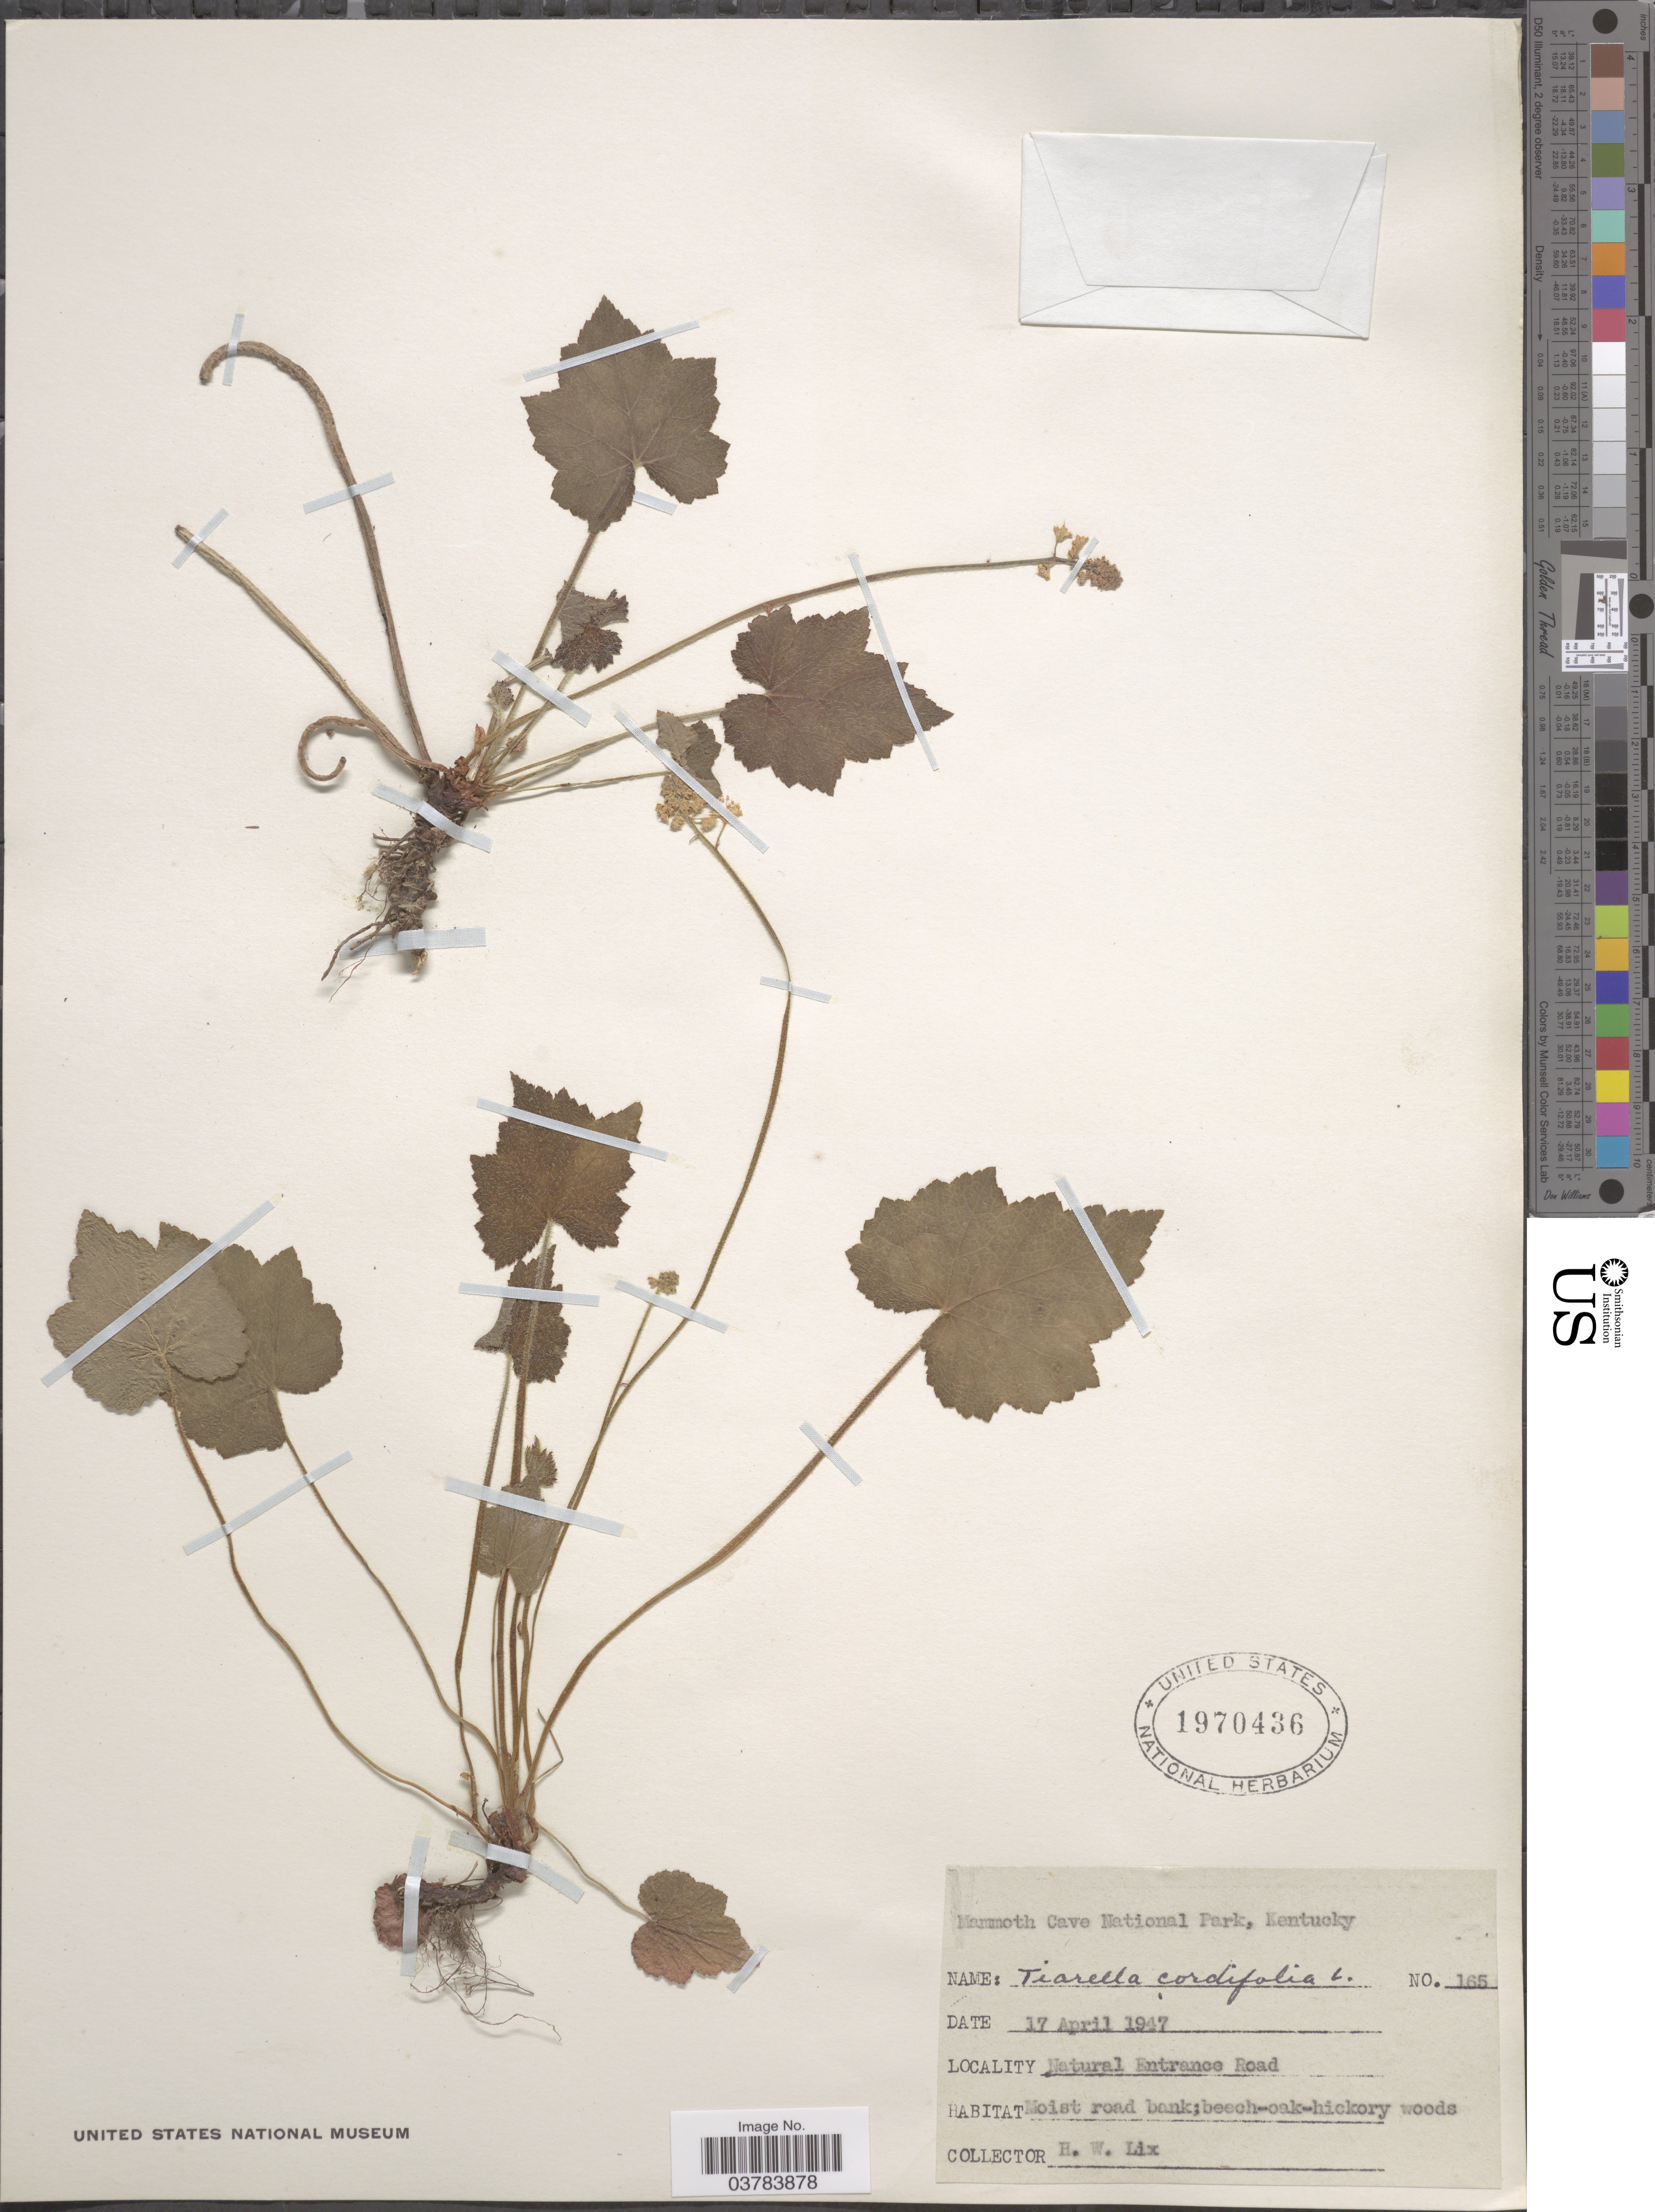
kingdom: Plantae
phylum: Tracheophyta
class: Magnoliopsida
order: Saxifragales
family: Saxifragaceae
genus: Tiarella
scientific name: Tiarella cordifolia var. typica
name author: Lakela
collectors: H. W. Lix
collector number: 165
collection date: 1947-04-17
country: United States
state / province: Kentucky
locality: Mammoth Ca ve Nationlal Park. Natural Entrance Road.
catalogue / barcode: US 1970436